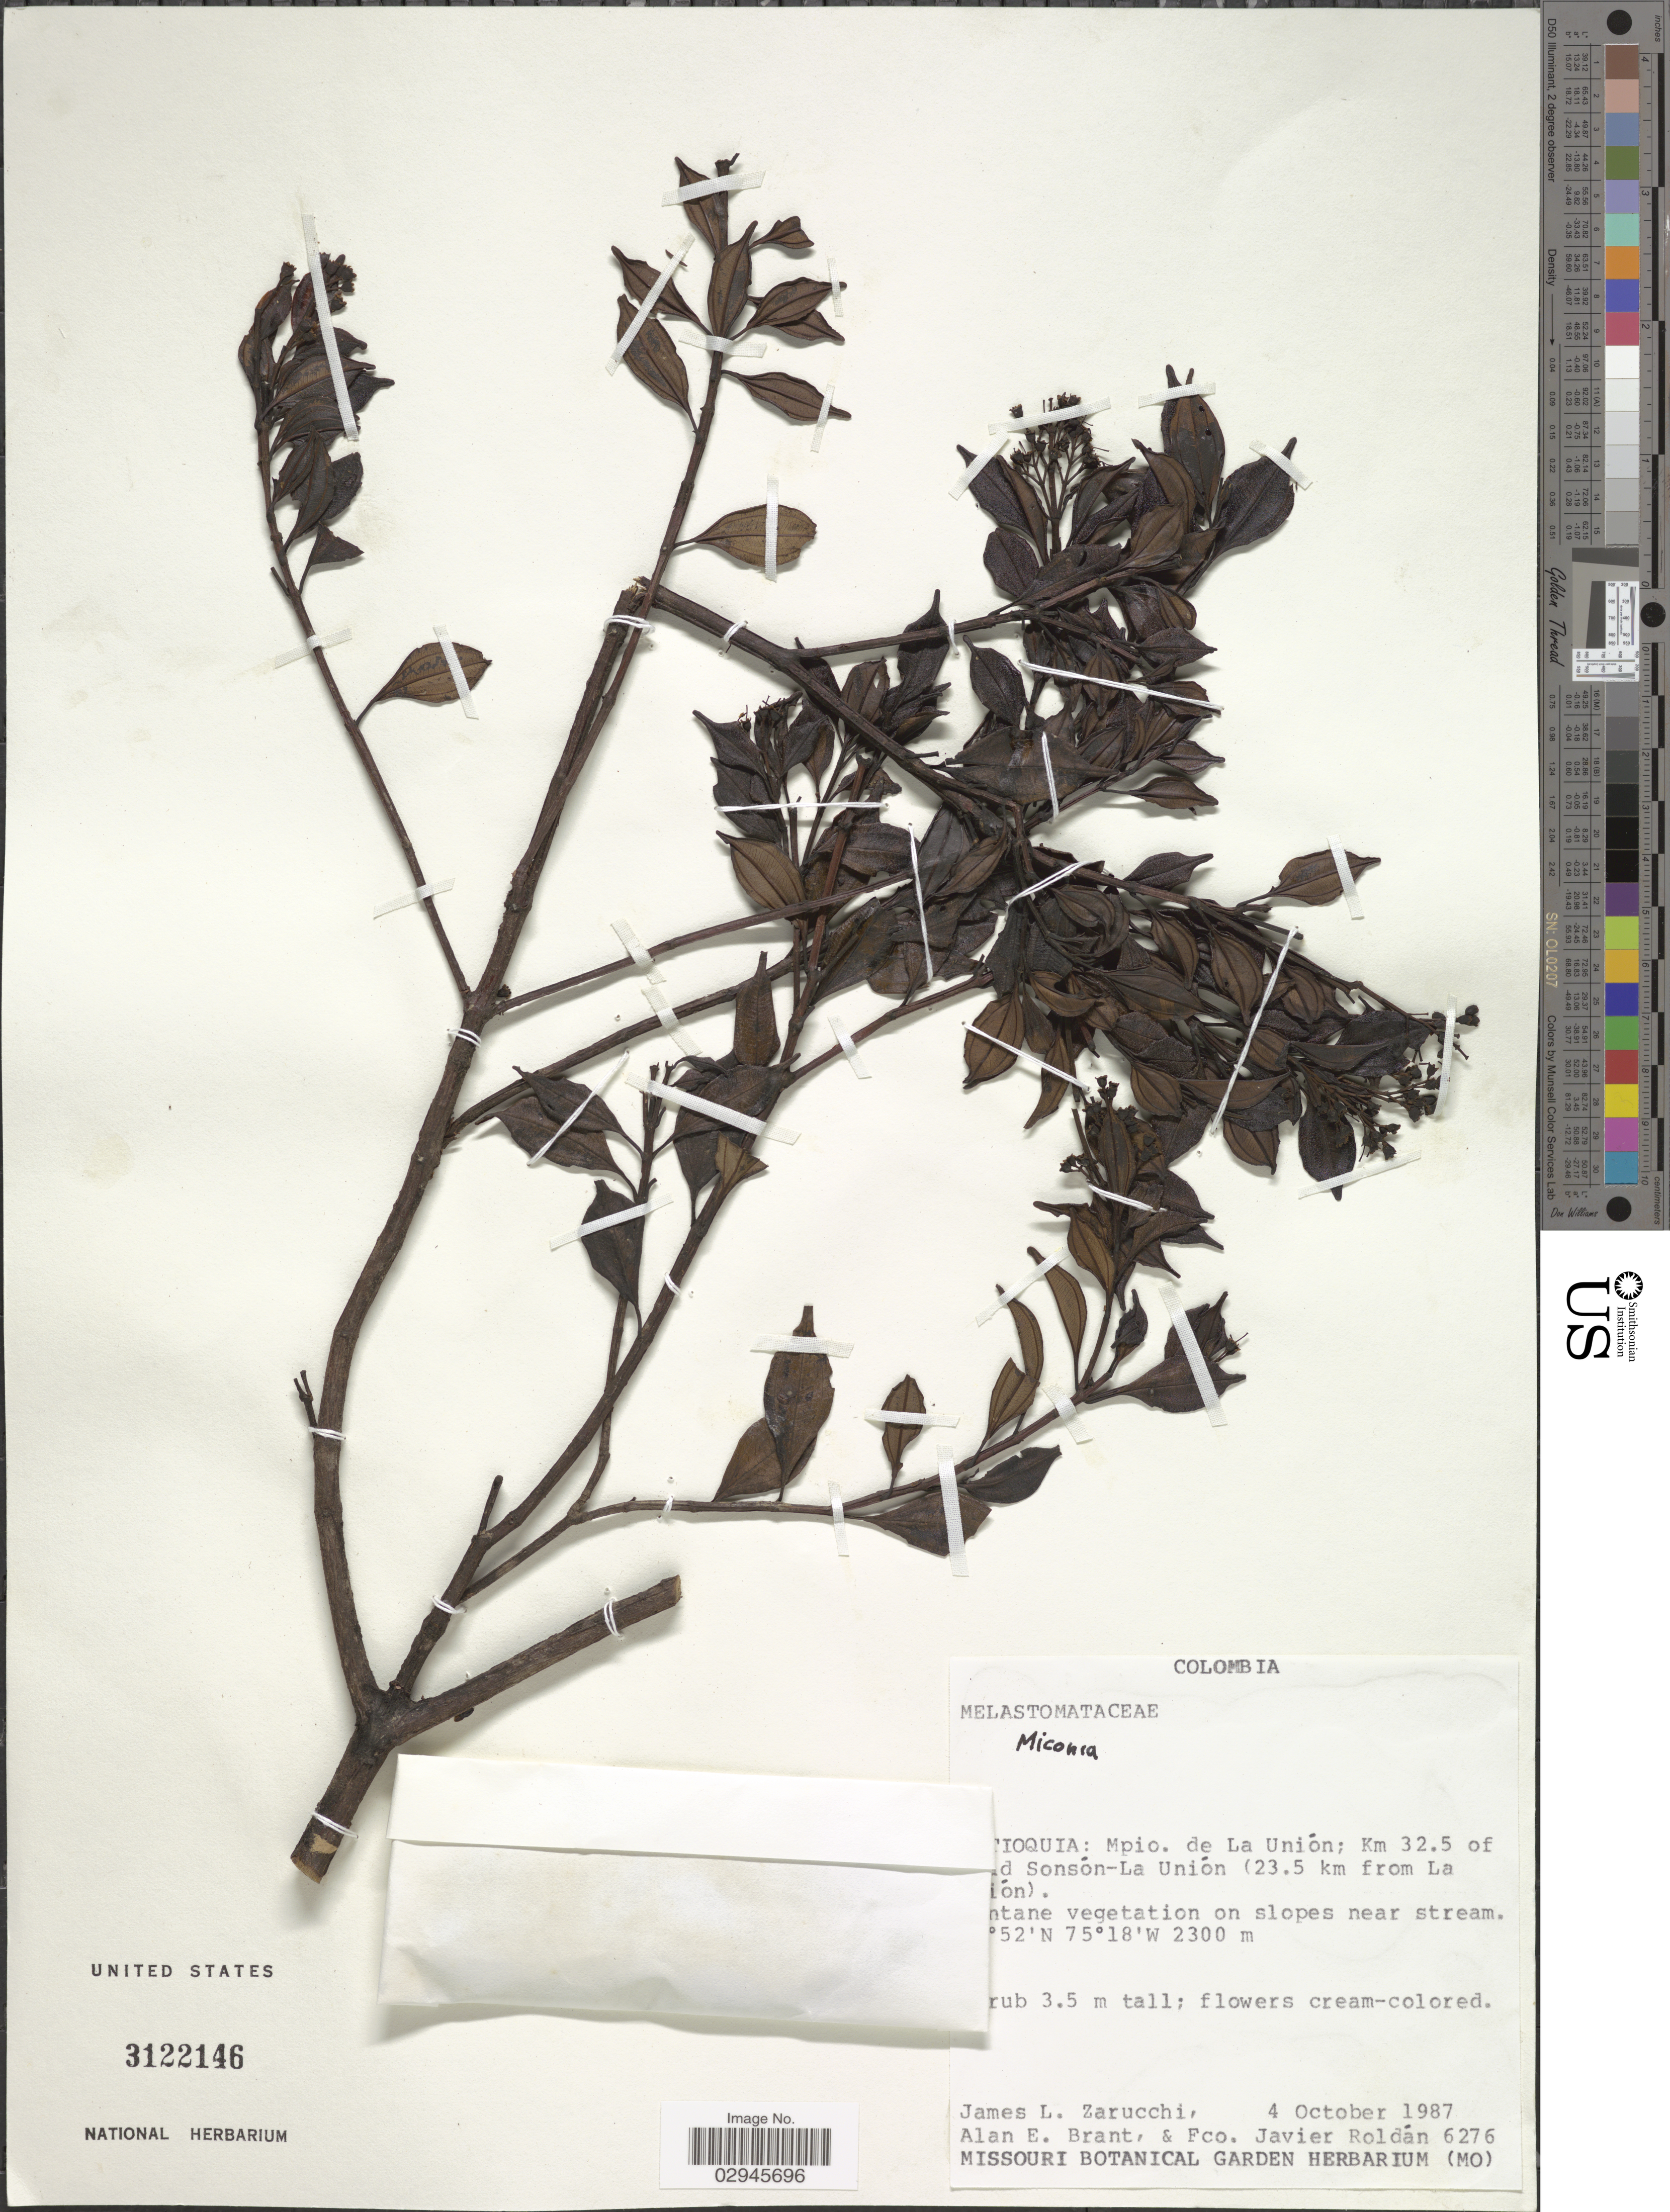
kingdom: Plantae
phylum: Tracheophyta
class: Magnoliopsida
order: Myrtales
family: Melastomataceae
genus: Miconia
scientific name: Miconia sp.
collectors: J. L. Zarucchi, A. Brant & F. J. Roldán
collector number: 6276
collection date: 1987-10-04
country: Colombia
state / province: Antioquia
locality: Mpio. de La Unión; Km 32.5 of [illegible text]d Sonsón-La Unión (23.5 km from La [illegible text]ión).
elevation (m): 2300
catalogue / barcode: US 3122146